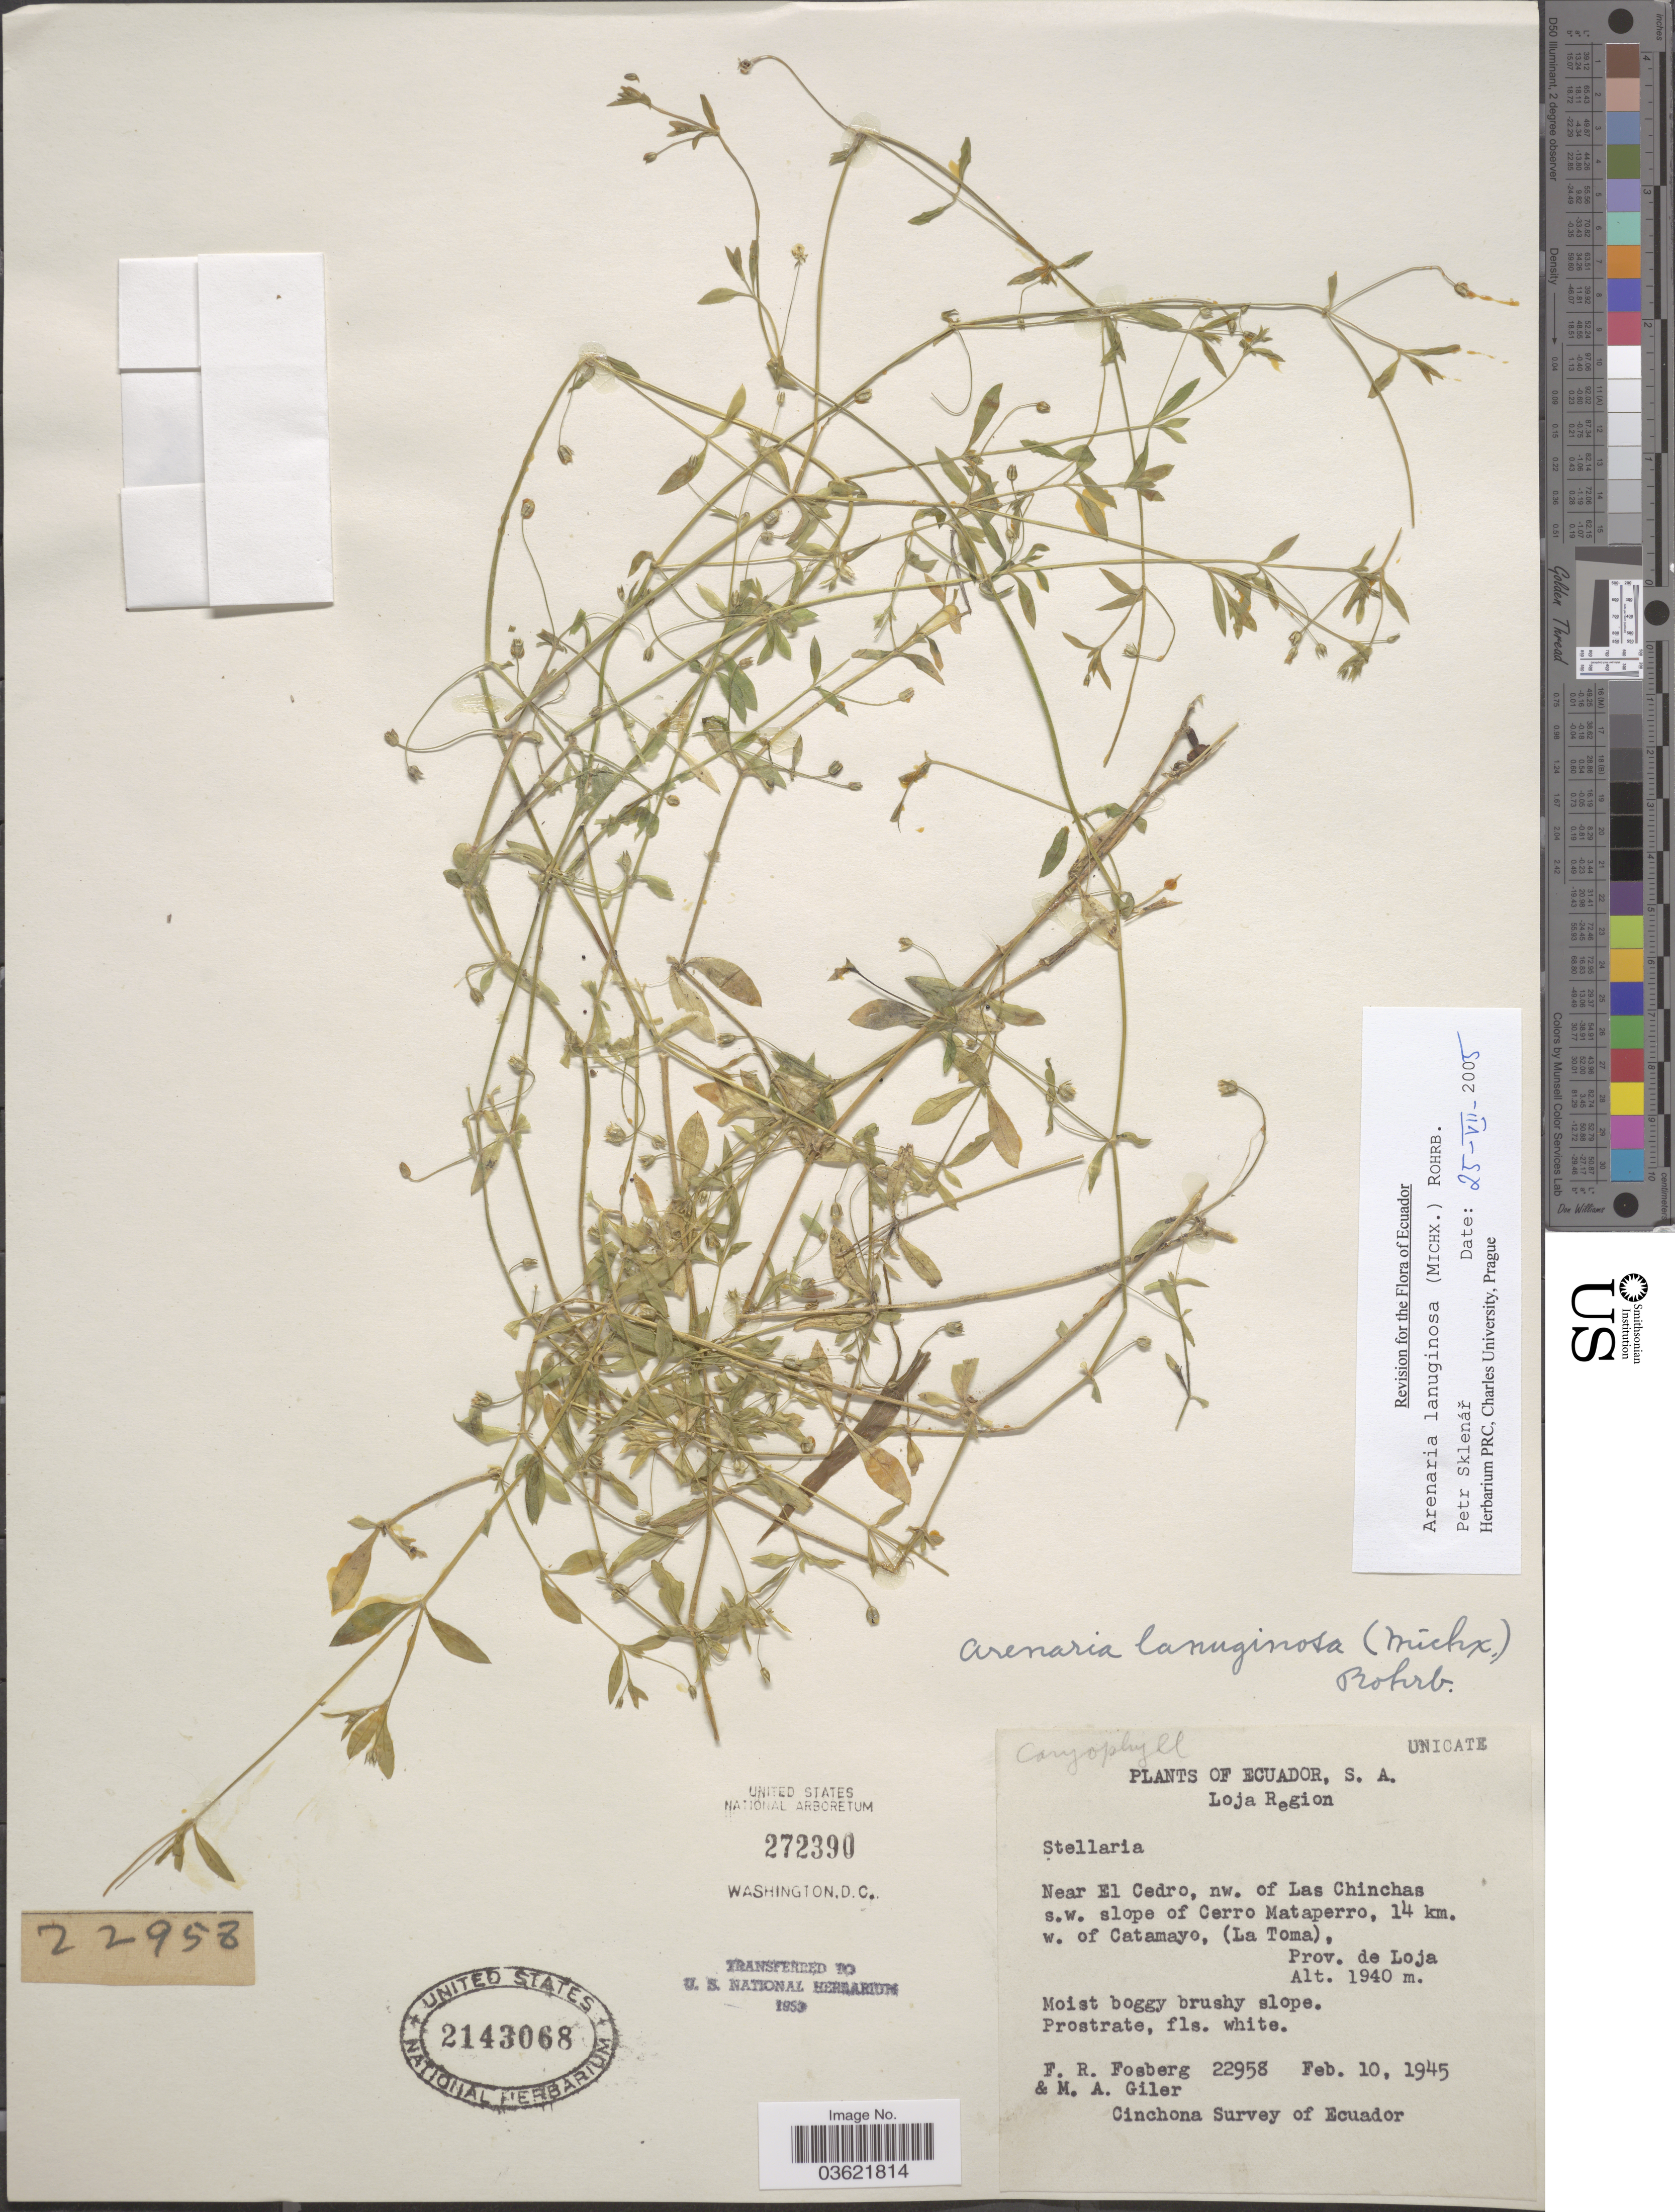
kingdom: Plantae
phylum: Tracheophyta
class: Magnoliopsida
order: Caryophyllales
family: Caryophyllaceae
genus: Arenaria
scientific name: Arenaria lanuginosa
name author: (Michx.) Rohrb.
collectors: F. R. Fosberg & M. Giler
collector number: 22958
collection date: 1945-02-10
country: Ecuador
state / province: Loja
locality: Loja Region. Near El Cedro, nw. of Las Chinchas s.w. slope of Cerro Mataperro, 14 km. w. of Catamayo, (La Toma).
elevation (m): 1940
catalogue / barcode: US 2143068